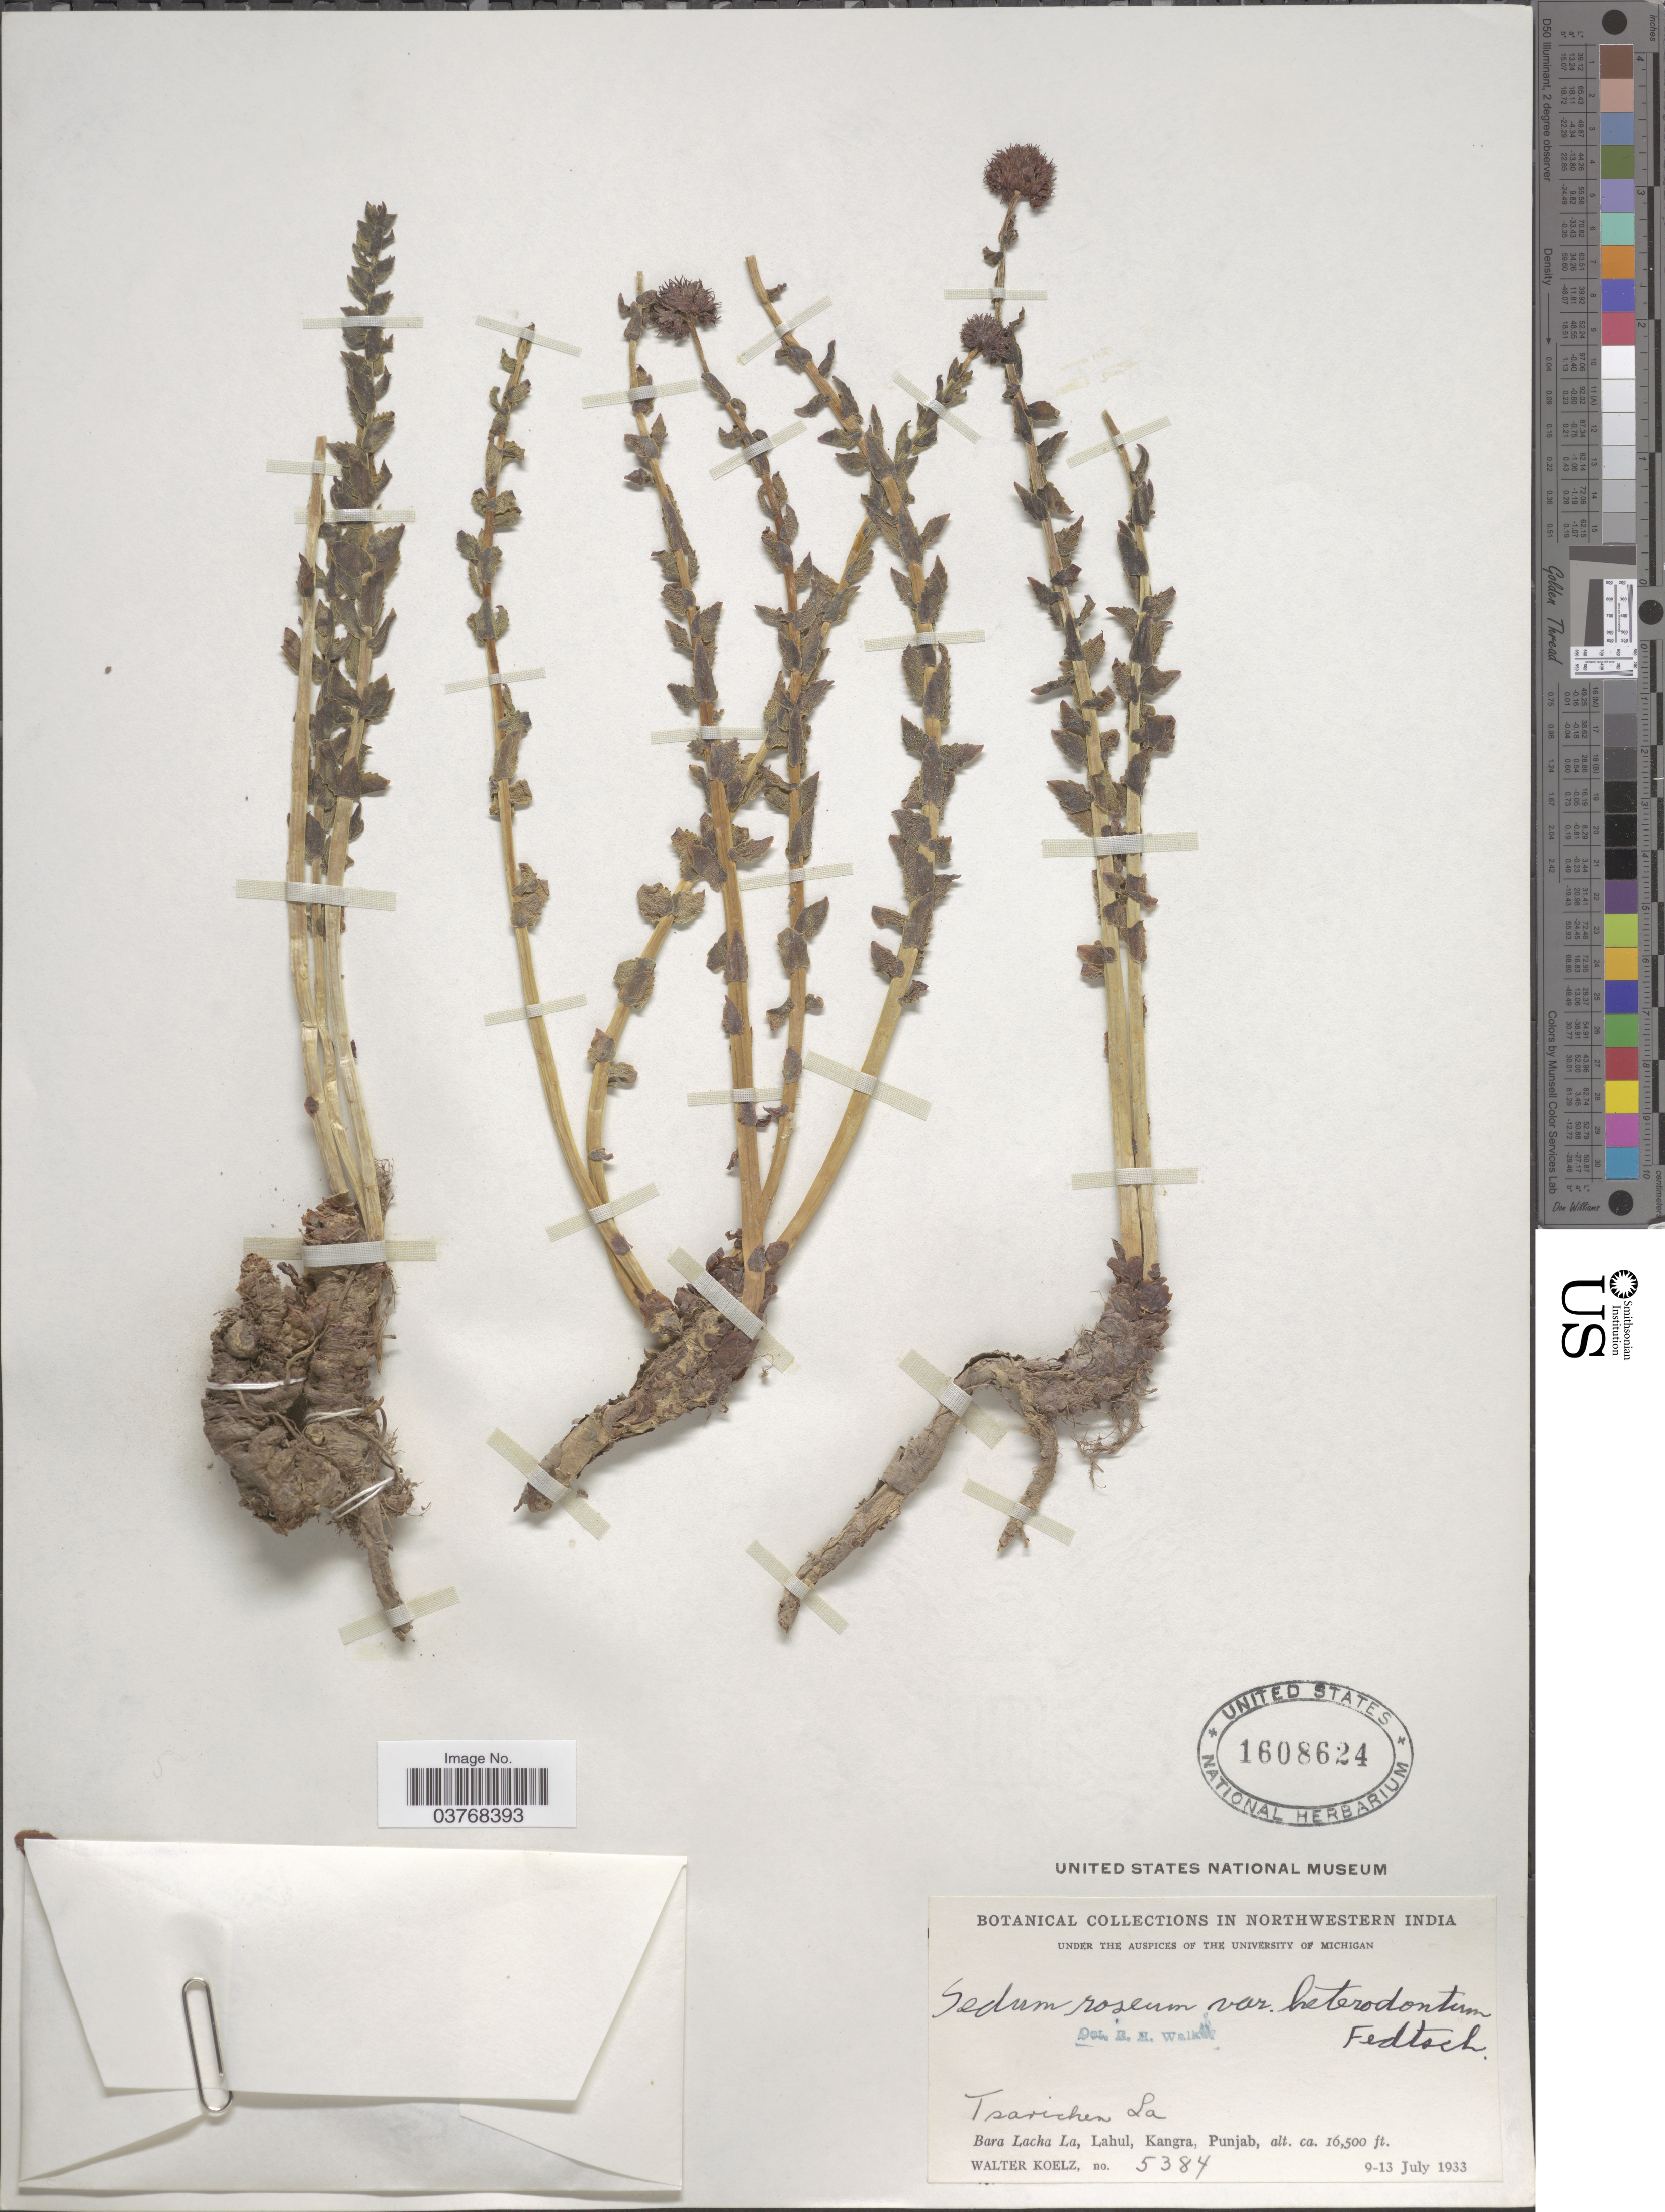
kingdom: Plantae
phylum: Tracheophyta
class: Magnoliopsida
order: Saxifragales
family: Crassulaceae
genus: Rhodiola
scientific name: Rhodiola heterodonta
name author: (Hook. f. & Thomson) Boriss.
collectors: W. N. Koelz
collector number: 5384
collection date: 1933-07-09/1933-07-13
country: India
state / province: Punjab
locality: Northwestern India. Tsarichen La. Bara Lacha La, Lahul, Kangra.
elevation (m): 5029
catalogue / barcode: US 1608624